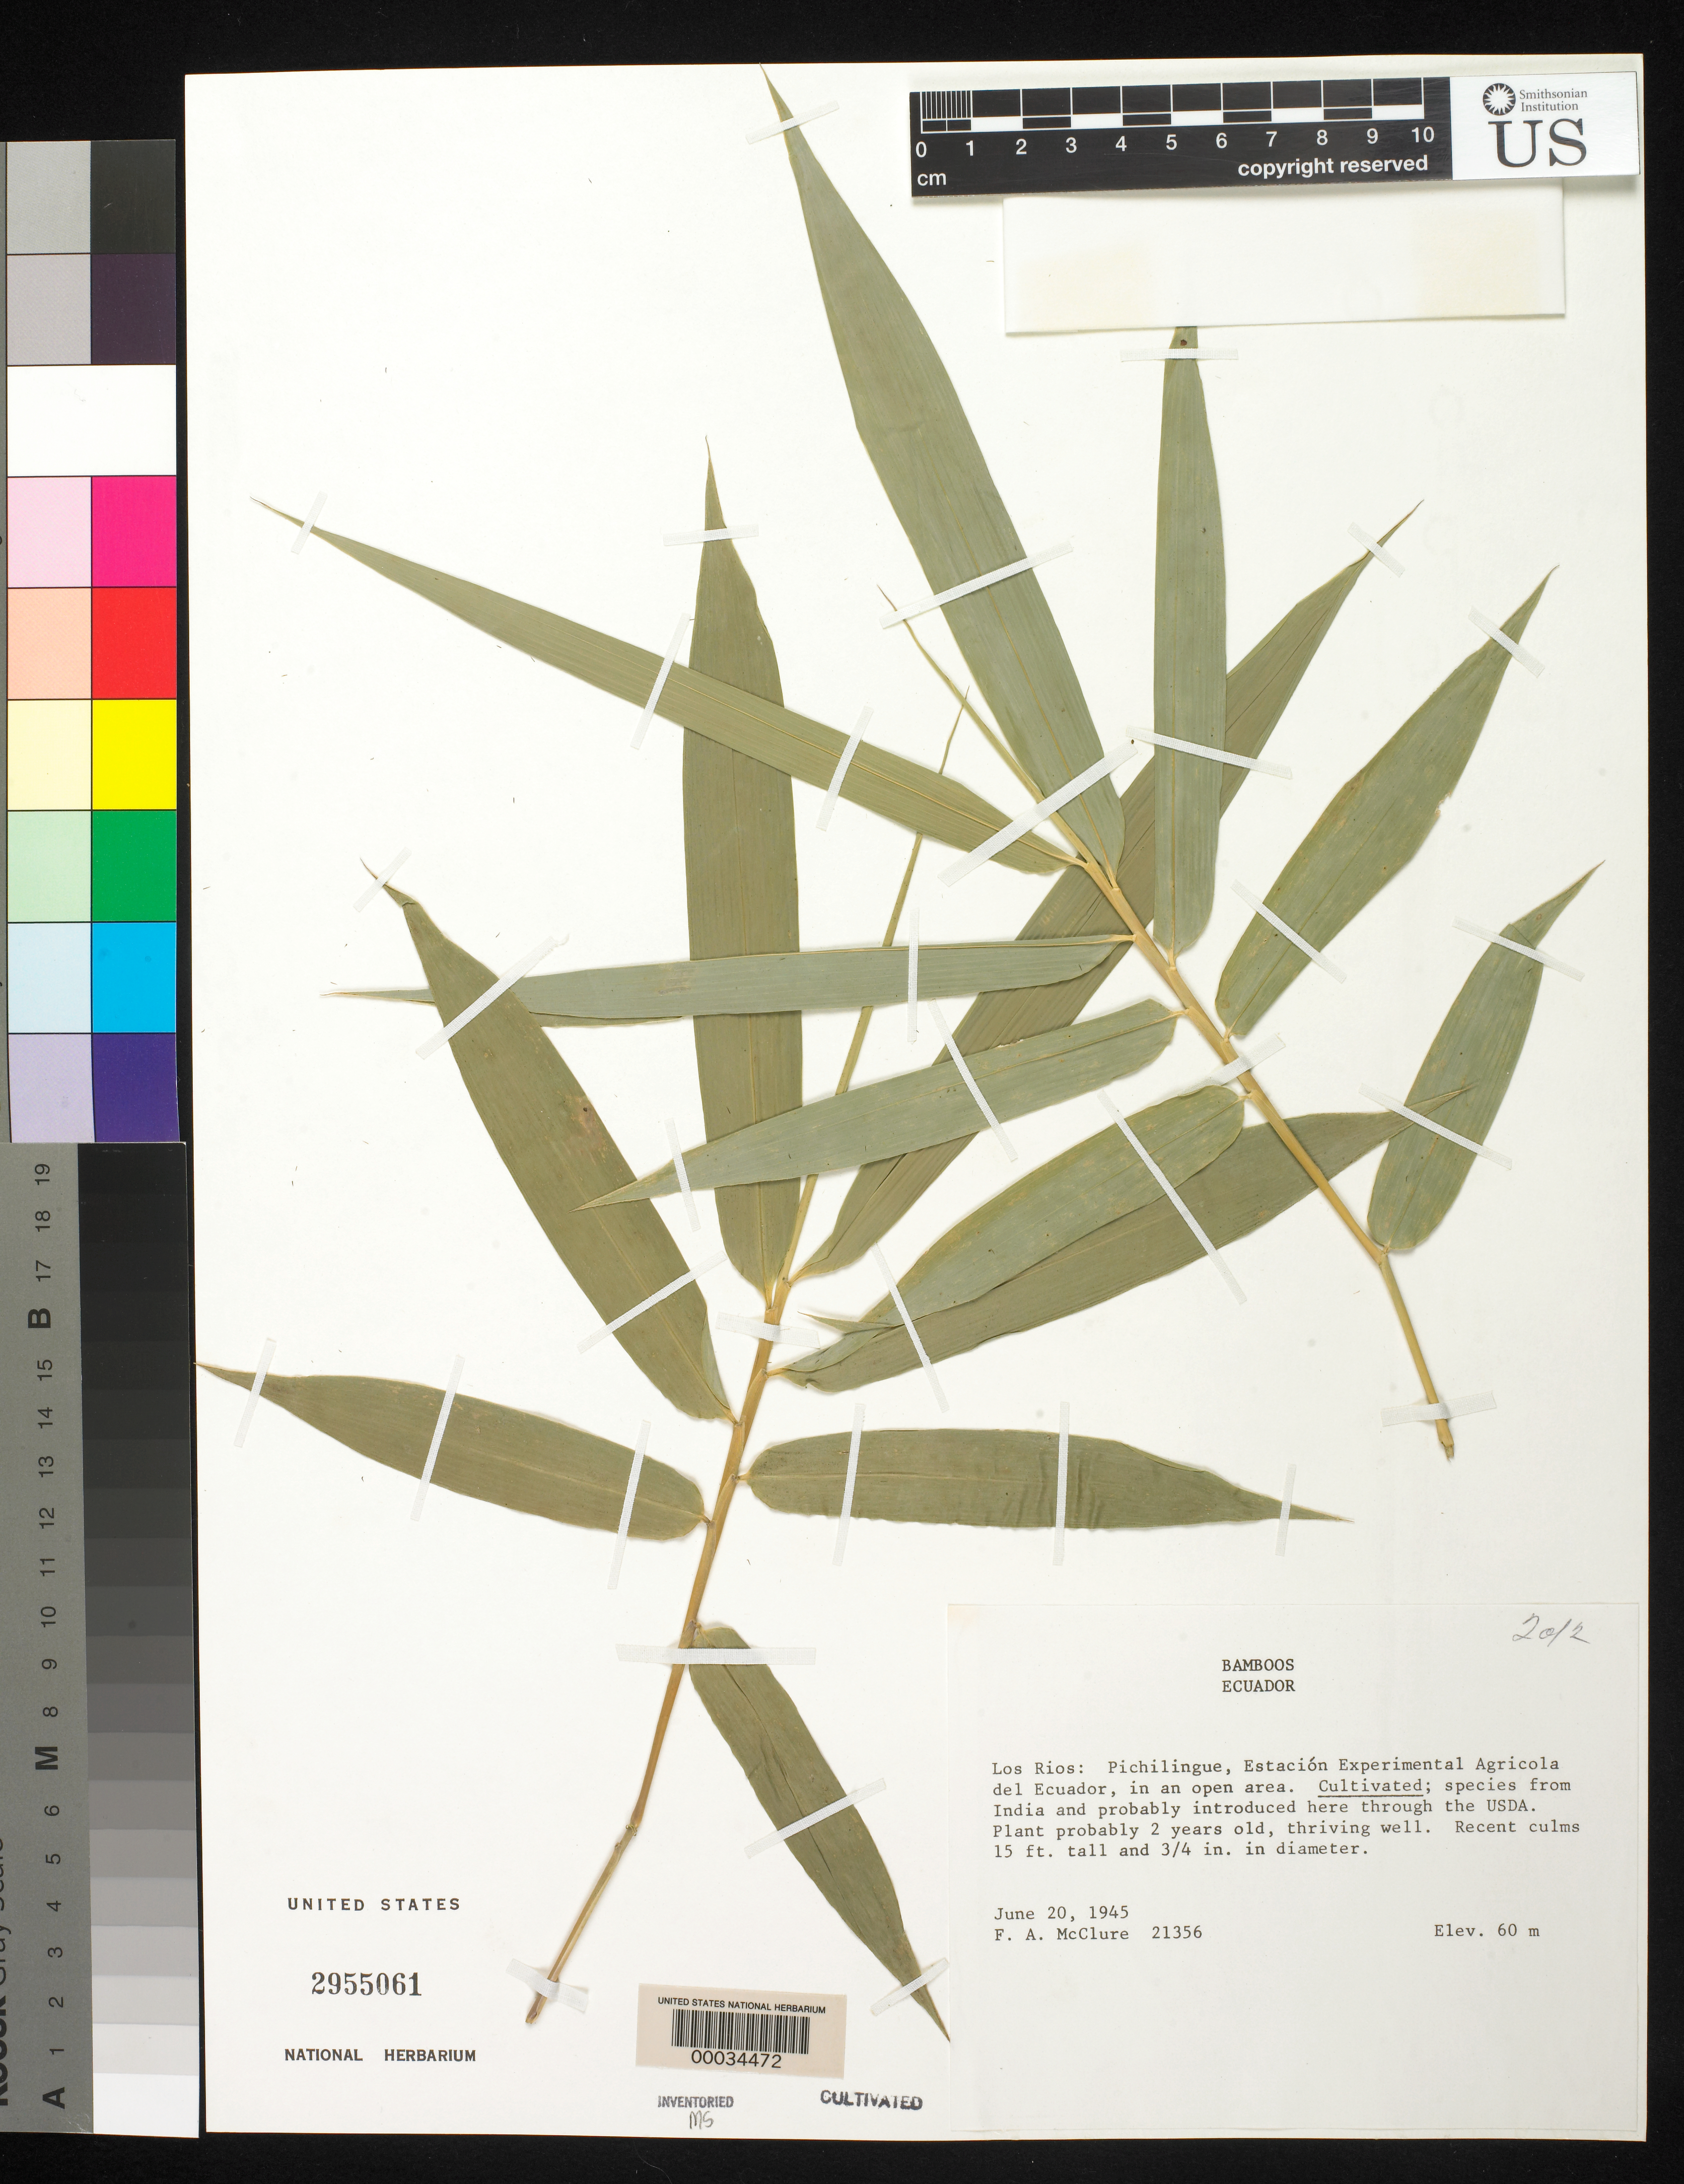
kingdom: Plantae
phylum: Tracheophyta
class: Liliopsida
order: Poales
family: Poaceae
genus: Bambusa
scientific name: Bambusa tulda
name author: Roxb.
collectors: F. A. McClure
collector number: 21356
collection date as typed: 20 Jun 1945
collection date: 1945-06-20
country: Ecuador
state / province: Los Ríos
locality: Estacion Experimentalal agRicOladel ecuador-pichilingue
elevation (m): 60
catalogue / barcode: US 2955061